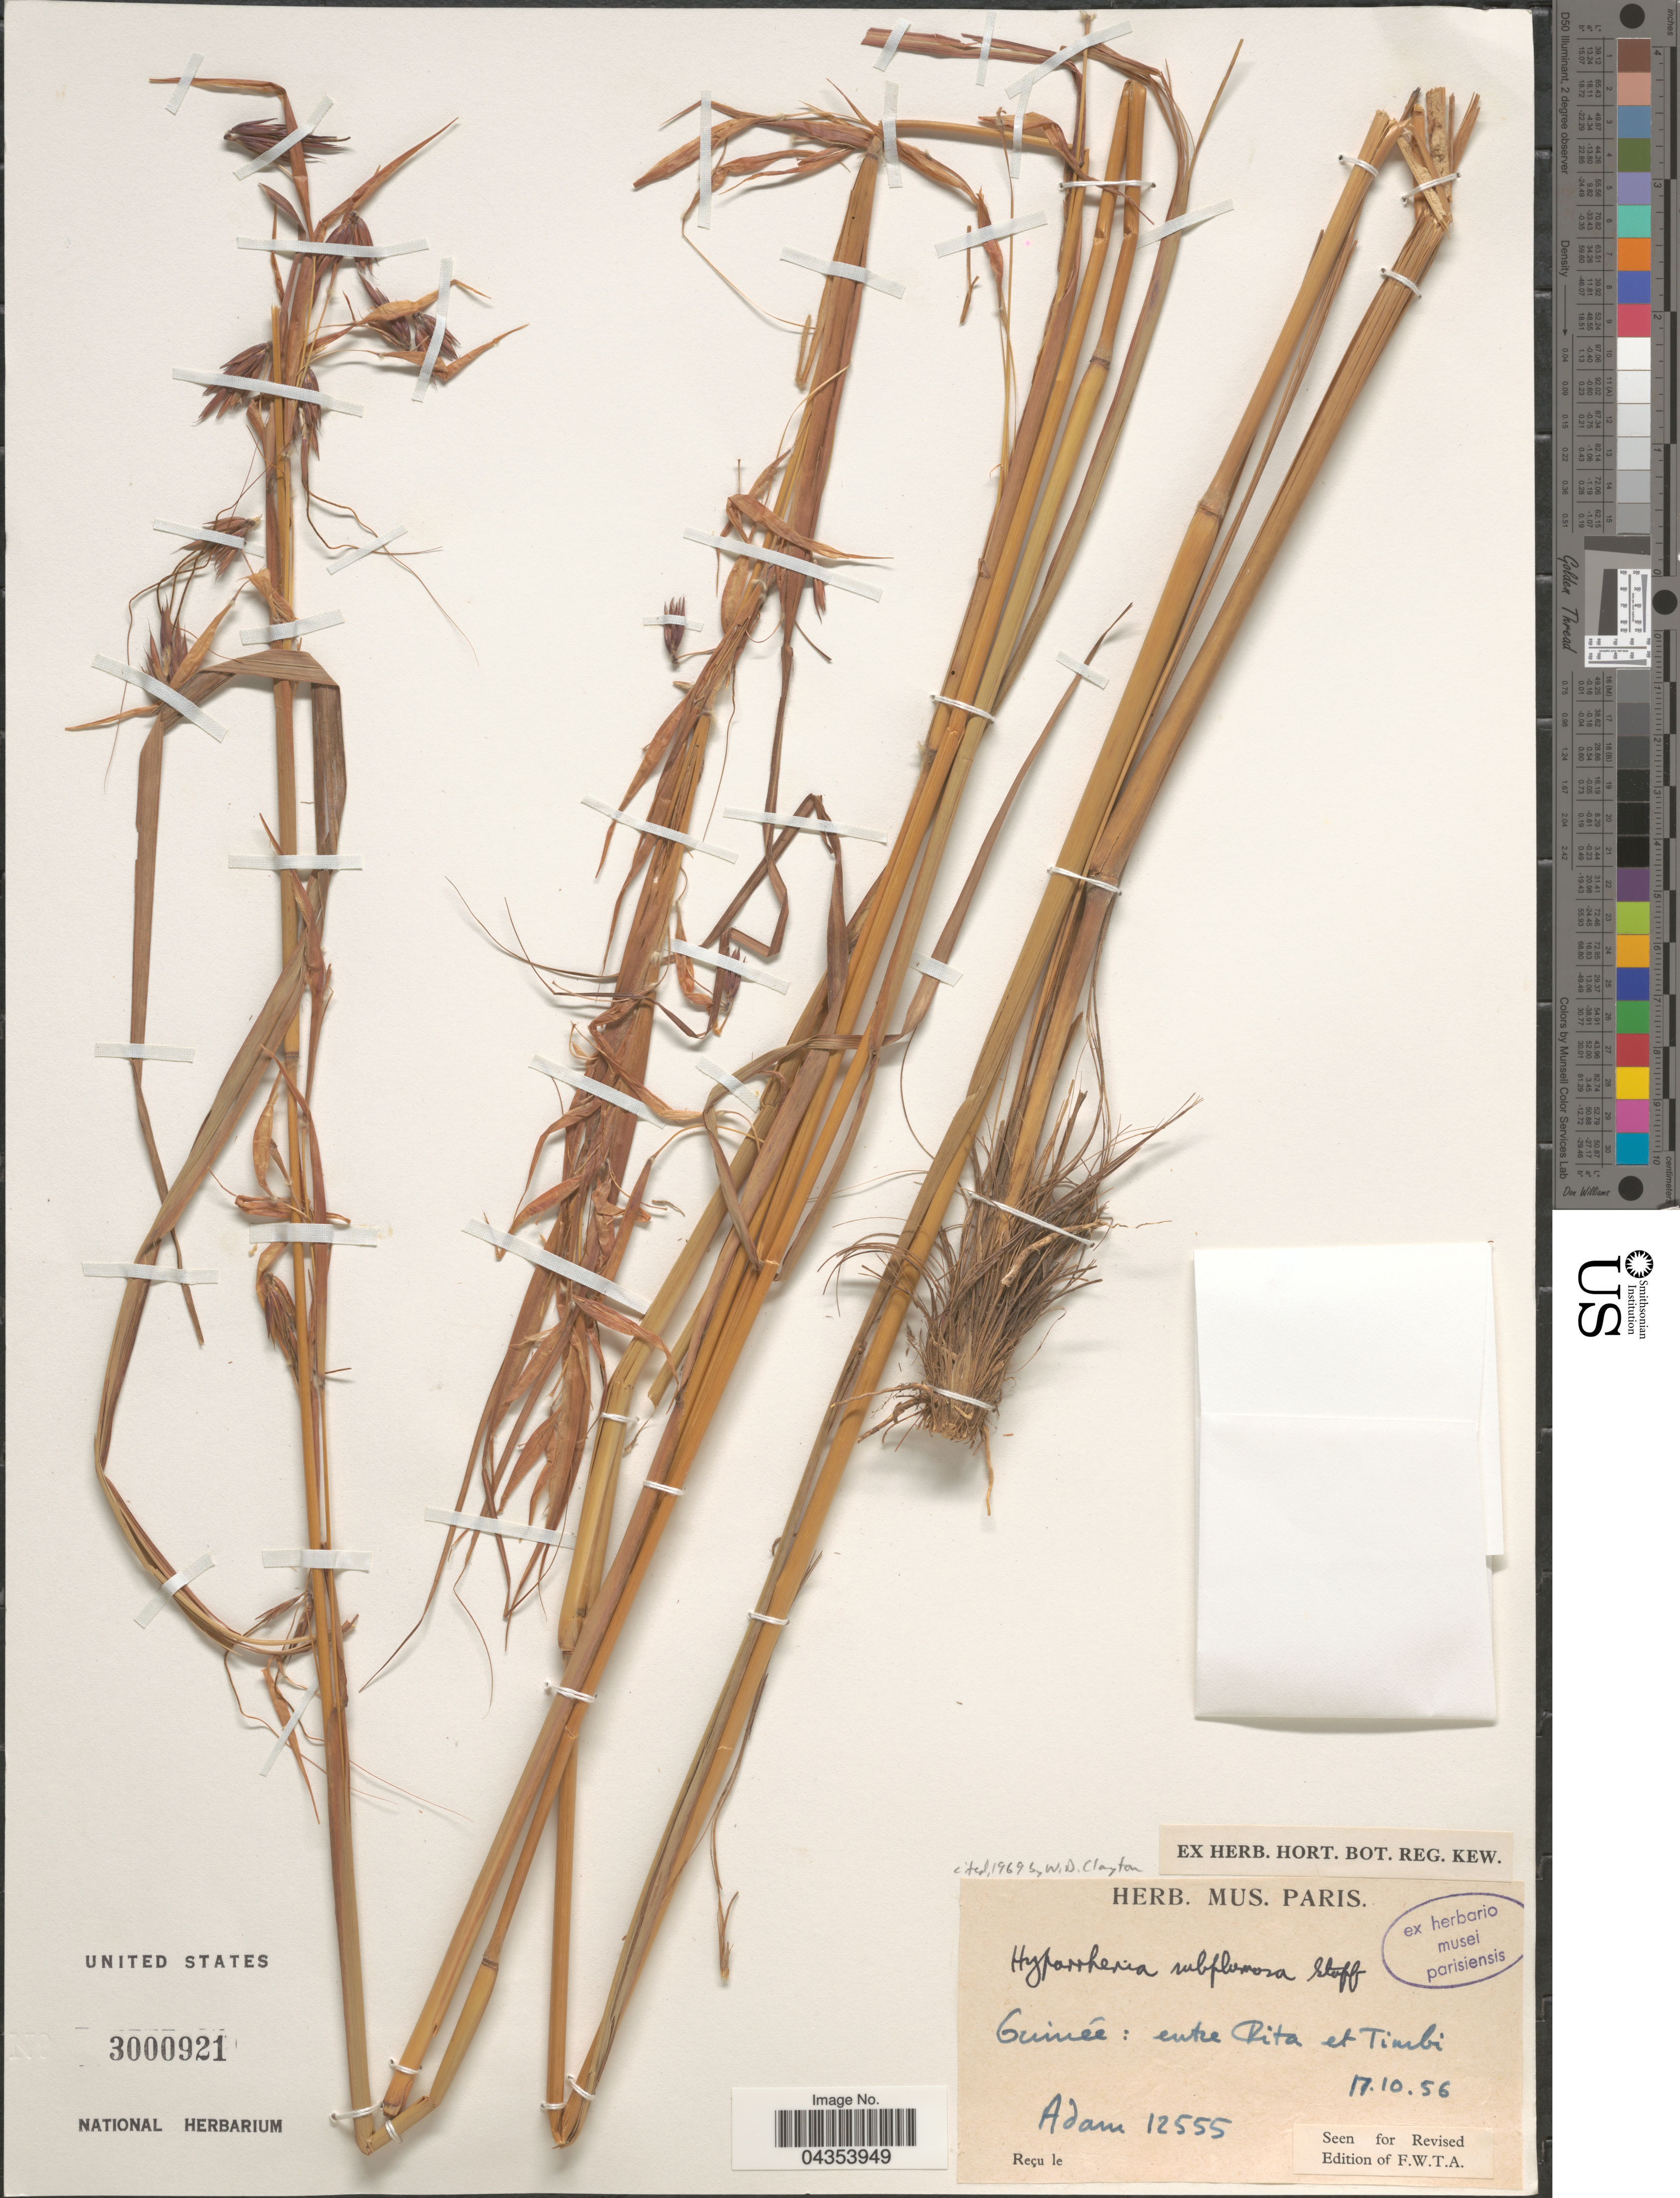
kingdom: Plantae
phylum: Tracheophyta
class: Liliopsida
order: Poales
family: Poaceae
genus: Hyparrhenia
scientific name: Hyparrhenia subplumosa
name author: Stapf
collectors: -- Adam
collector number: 12555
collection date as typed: Transcribed d/m/y: 17/10/56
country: Guinea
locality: Guinée: entre Rita et Timbi.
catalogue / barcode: US 3000921